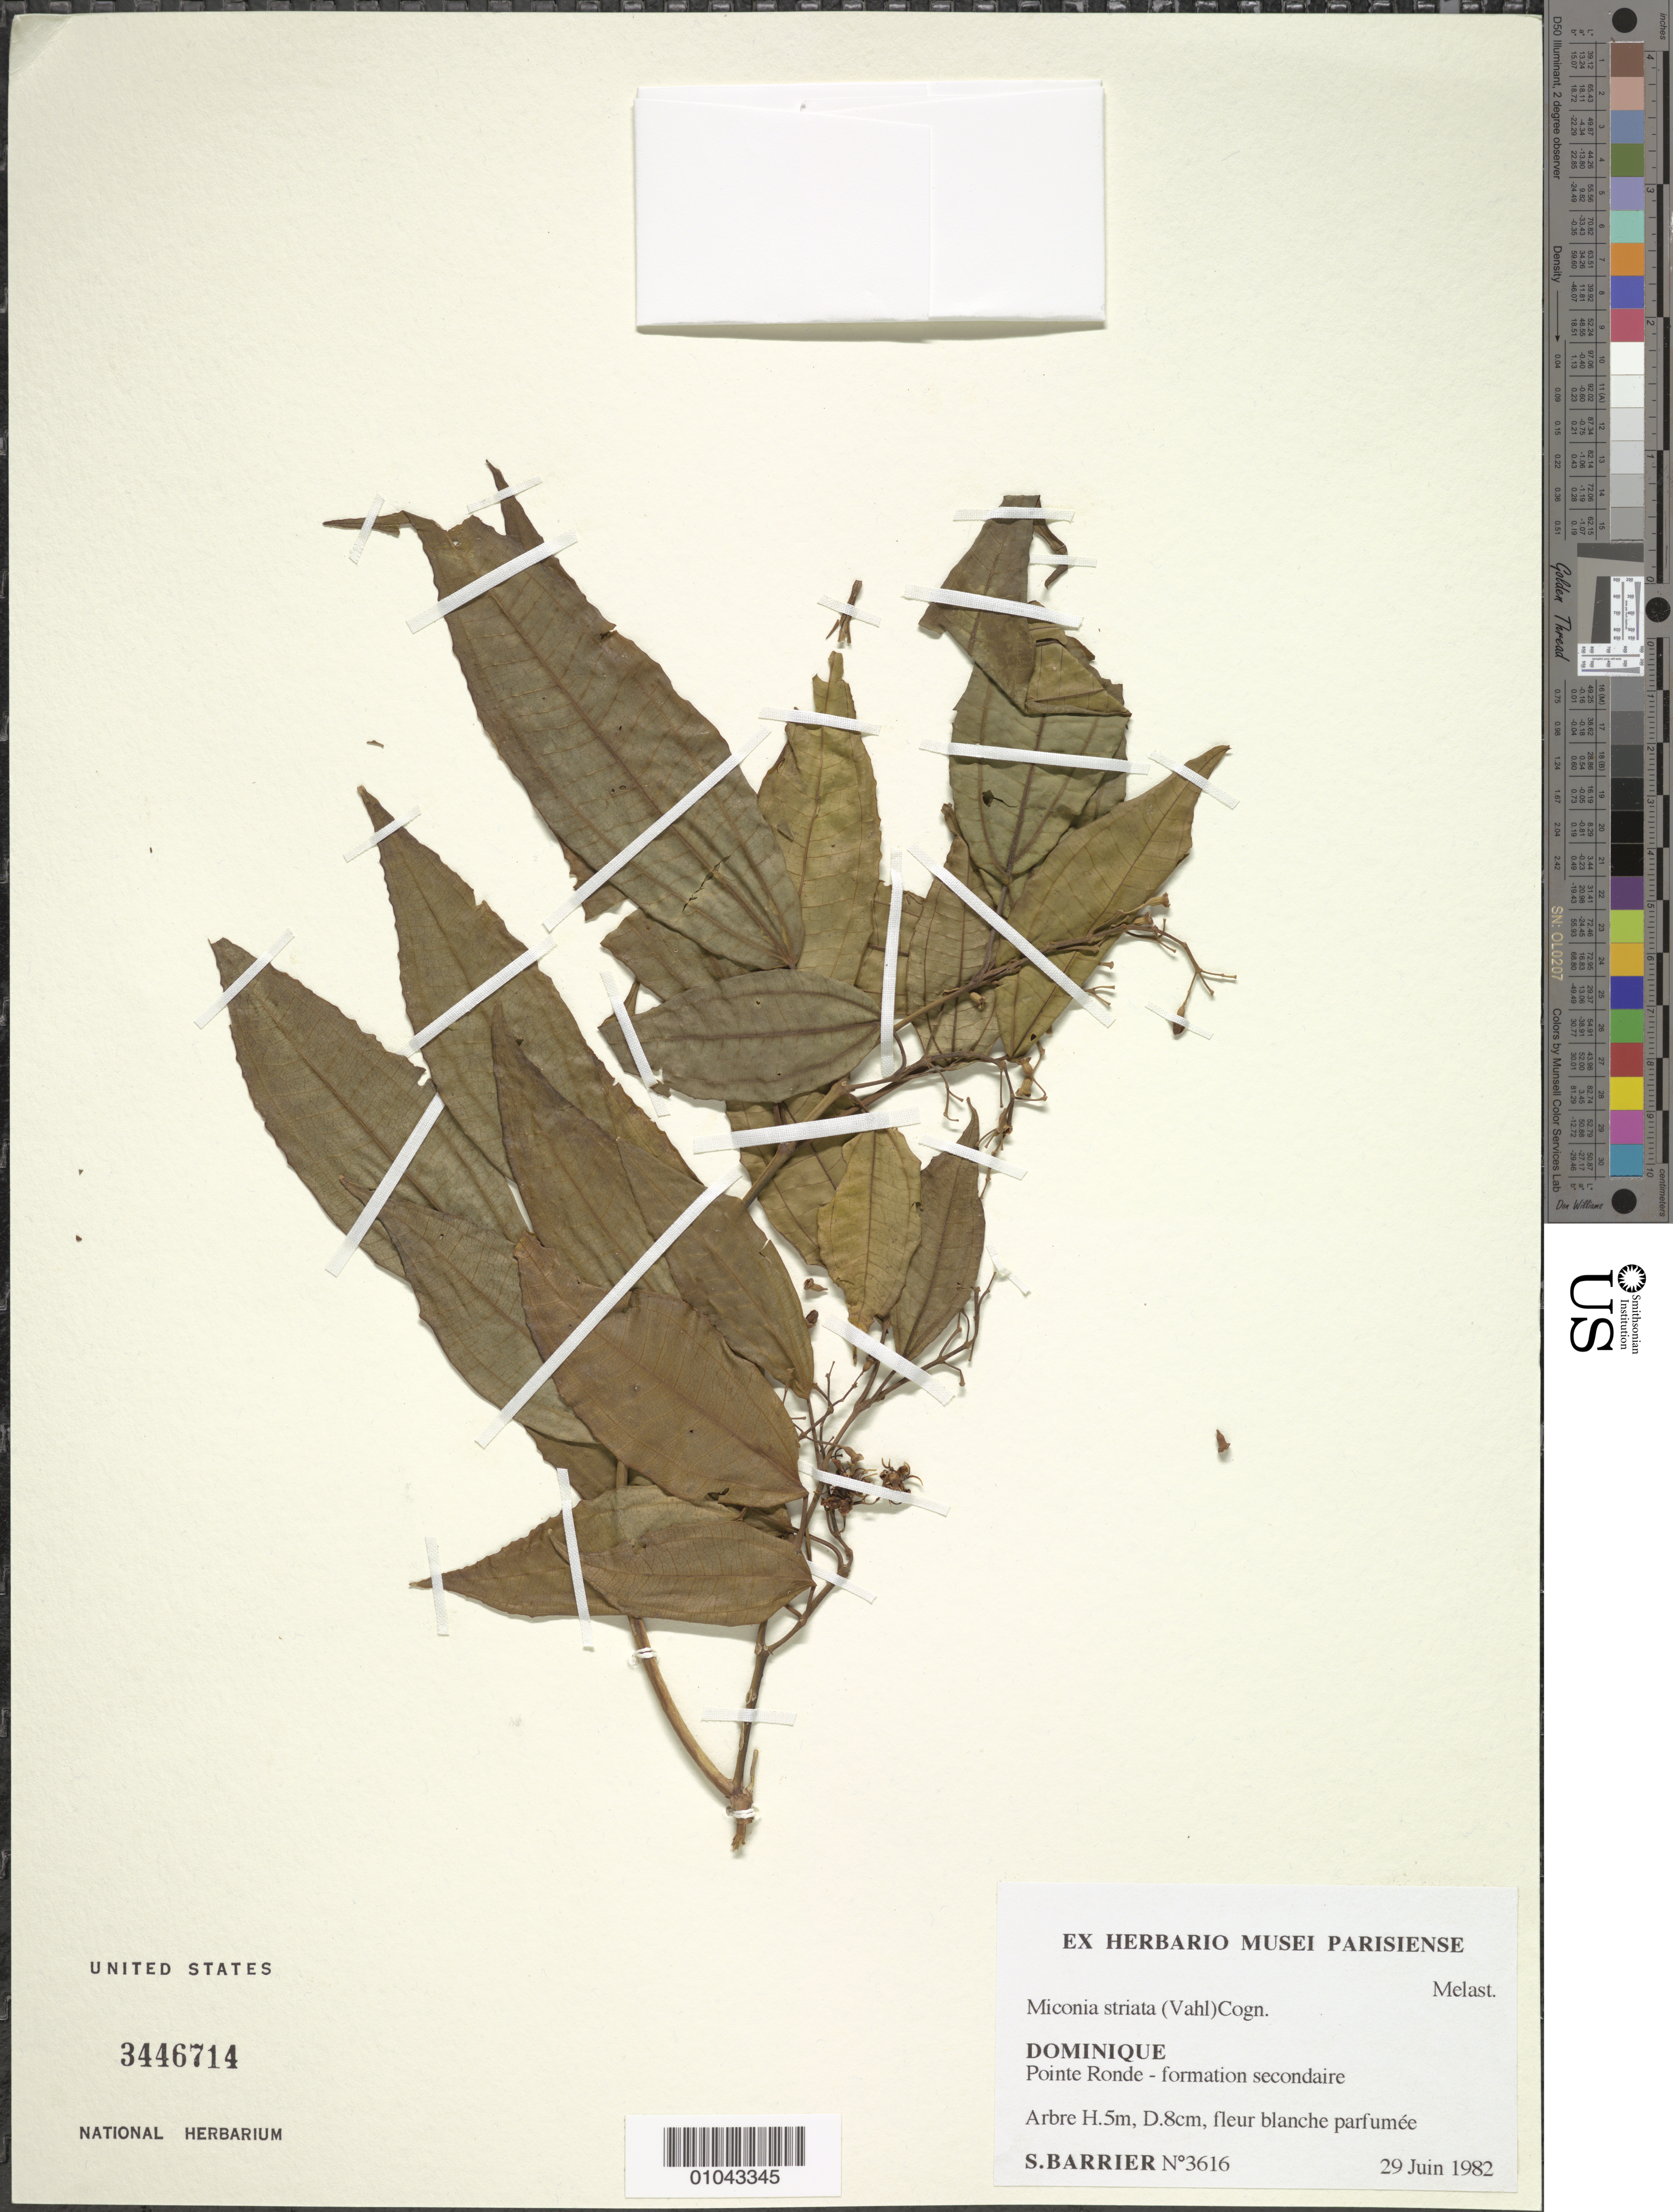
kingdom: Plantae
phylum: Tracheophyta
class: Magnoliopsida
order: Myrtales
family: Melastomataceae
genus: Miconia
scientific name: Miconia striata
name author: (Vahl) Cogn.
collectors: S. Barrier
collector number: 3616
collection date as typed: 29 Jun 1982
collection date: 1982-06-29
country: Dominica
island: Dominica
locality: Pointe Ronde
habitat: Formation secondaire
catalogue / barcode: US 3446714